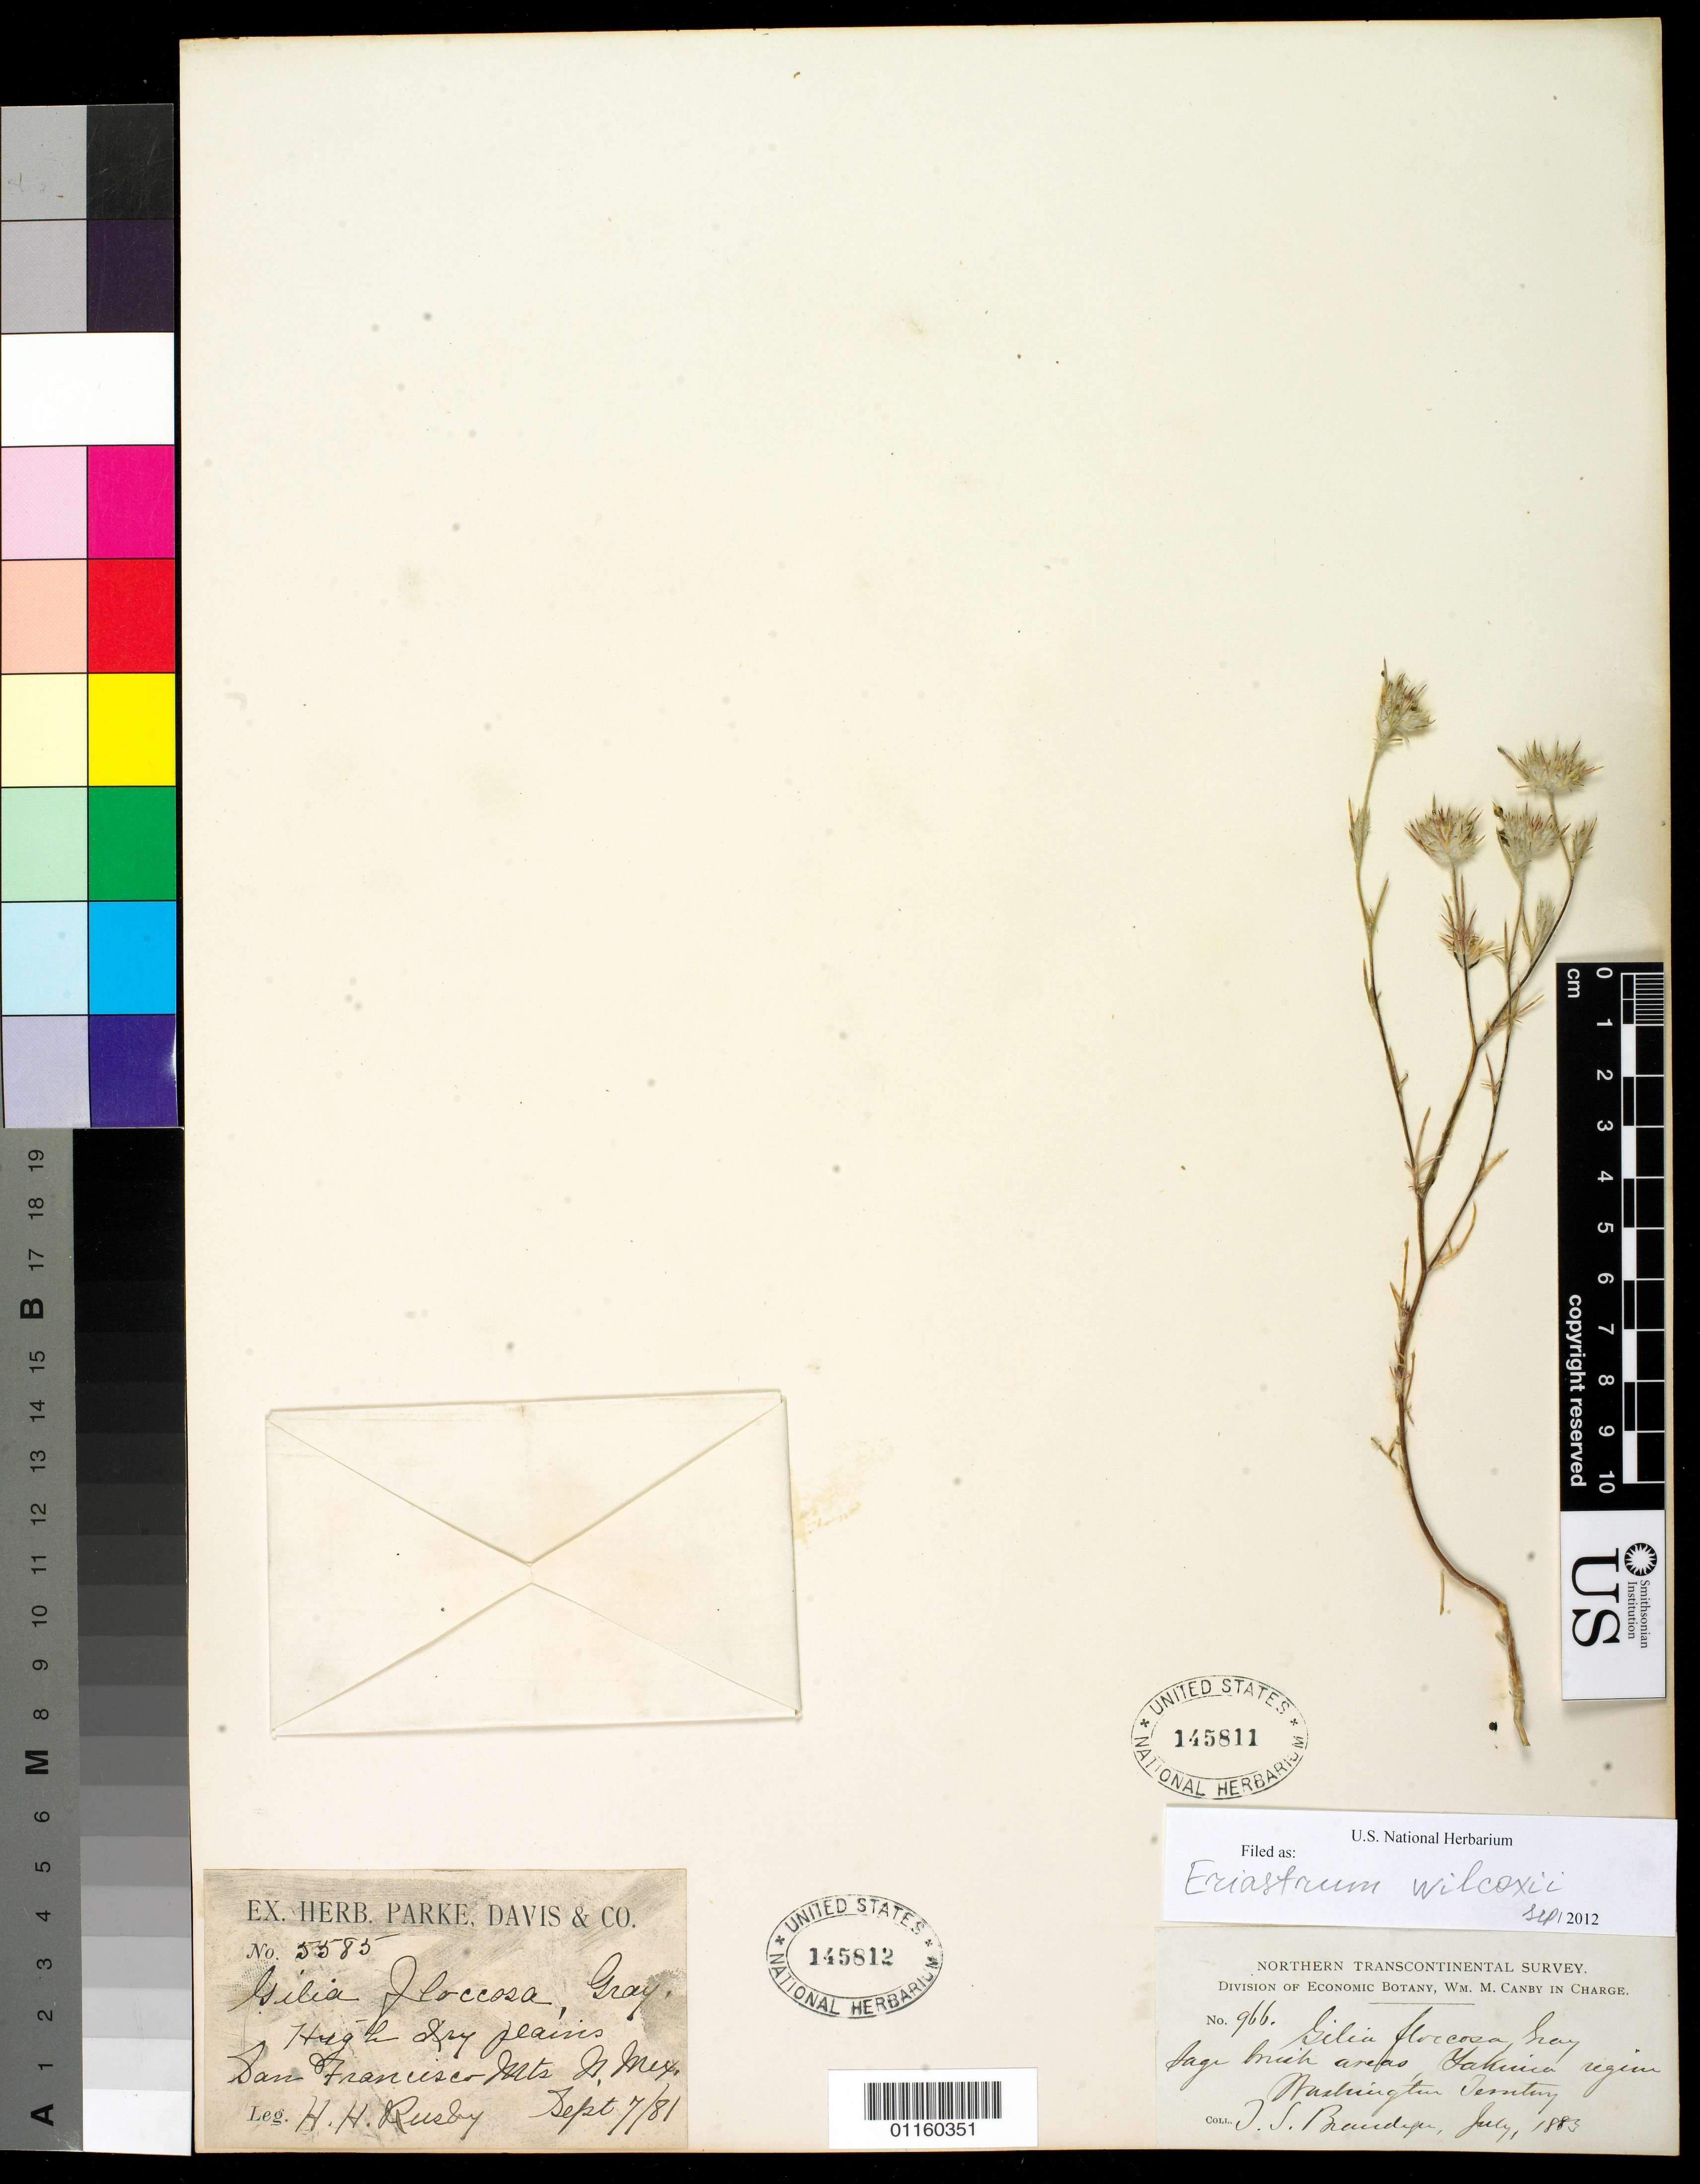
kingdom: Plantae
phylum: Tracheophyta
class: Magnoliopsida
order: Ericales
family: Polemoniaceae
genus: Eriastrum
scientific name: Eriastrum wilcoxii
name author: (A. Nelson) H. Mason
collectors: T. S. Brandegee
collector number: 966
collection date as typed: Jul 1883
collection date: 1883-07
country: United States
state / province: Washington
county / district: Yakima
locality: Yakima region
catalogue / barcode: US 145811